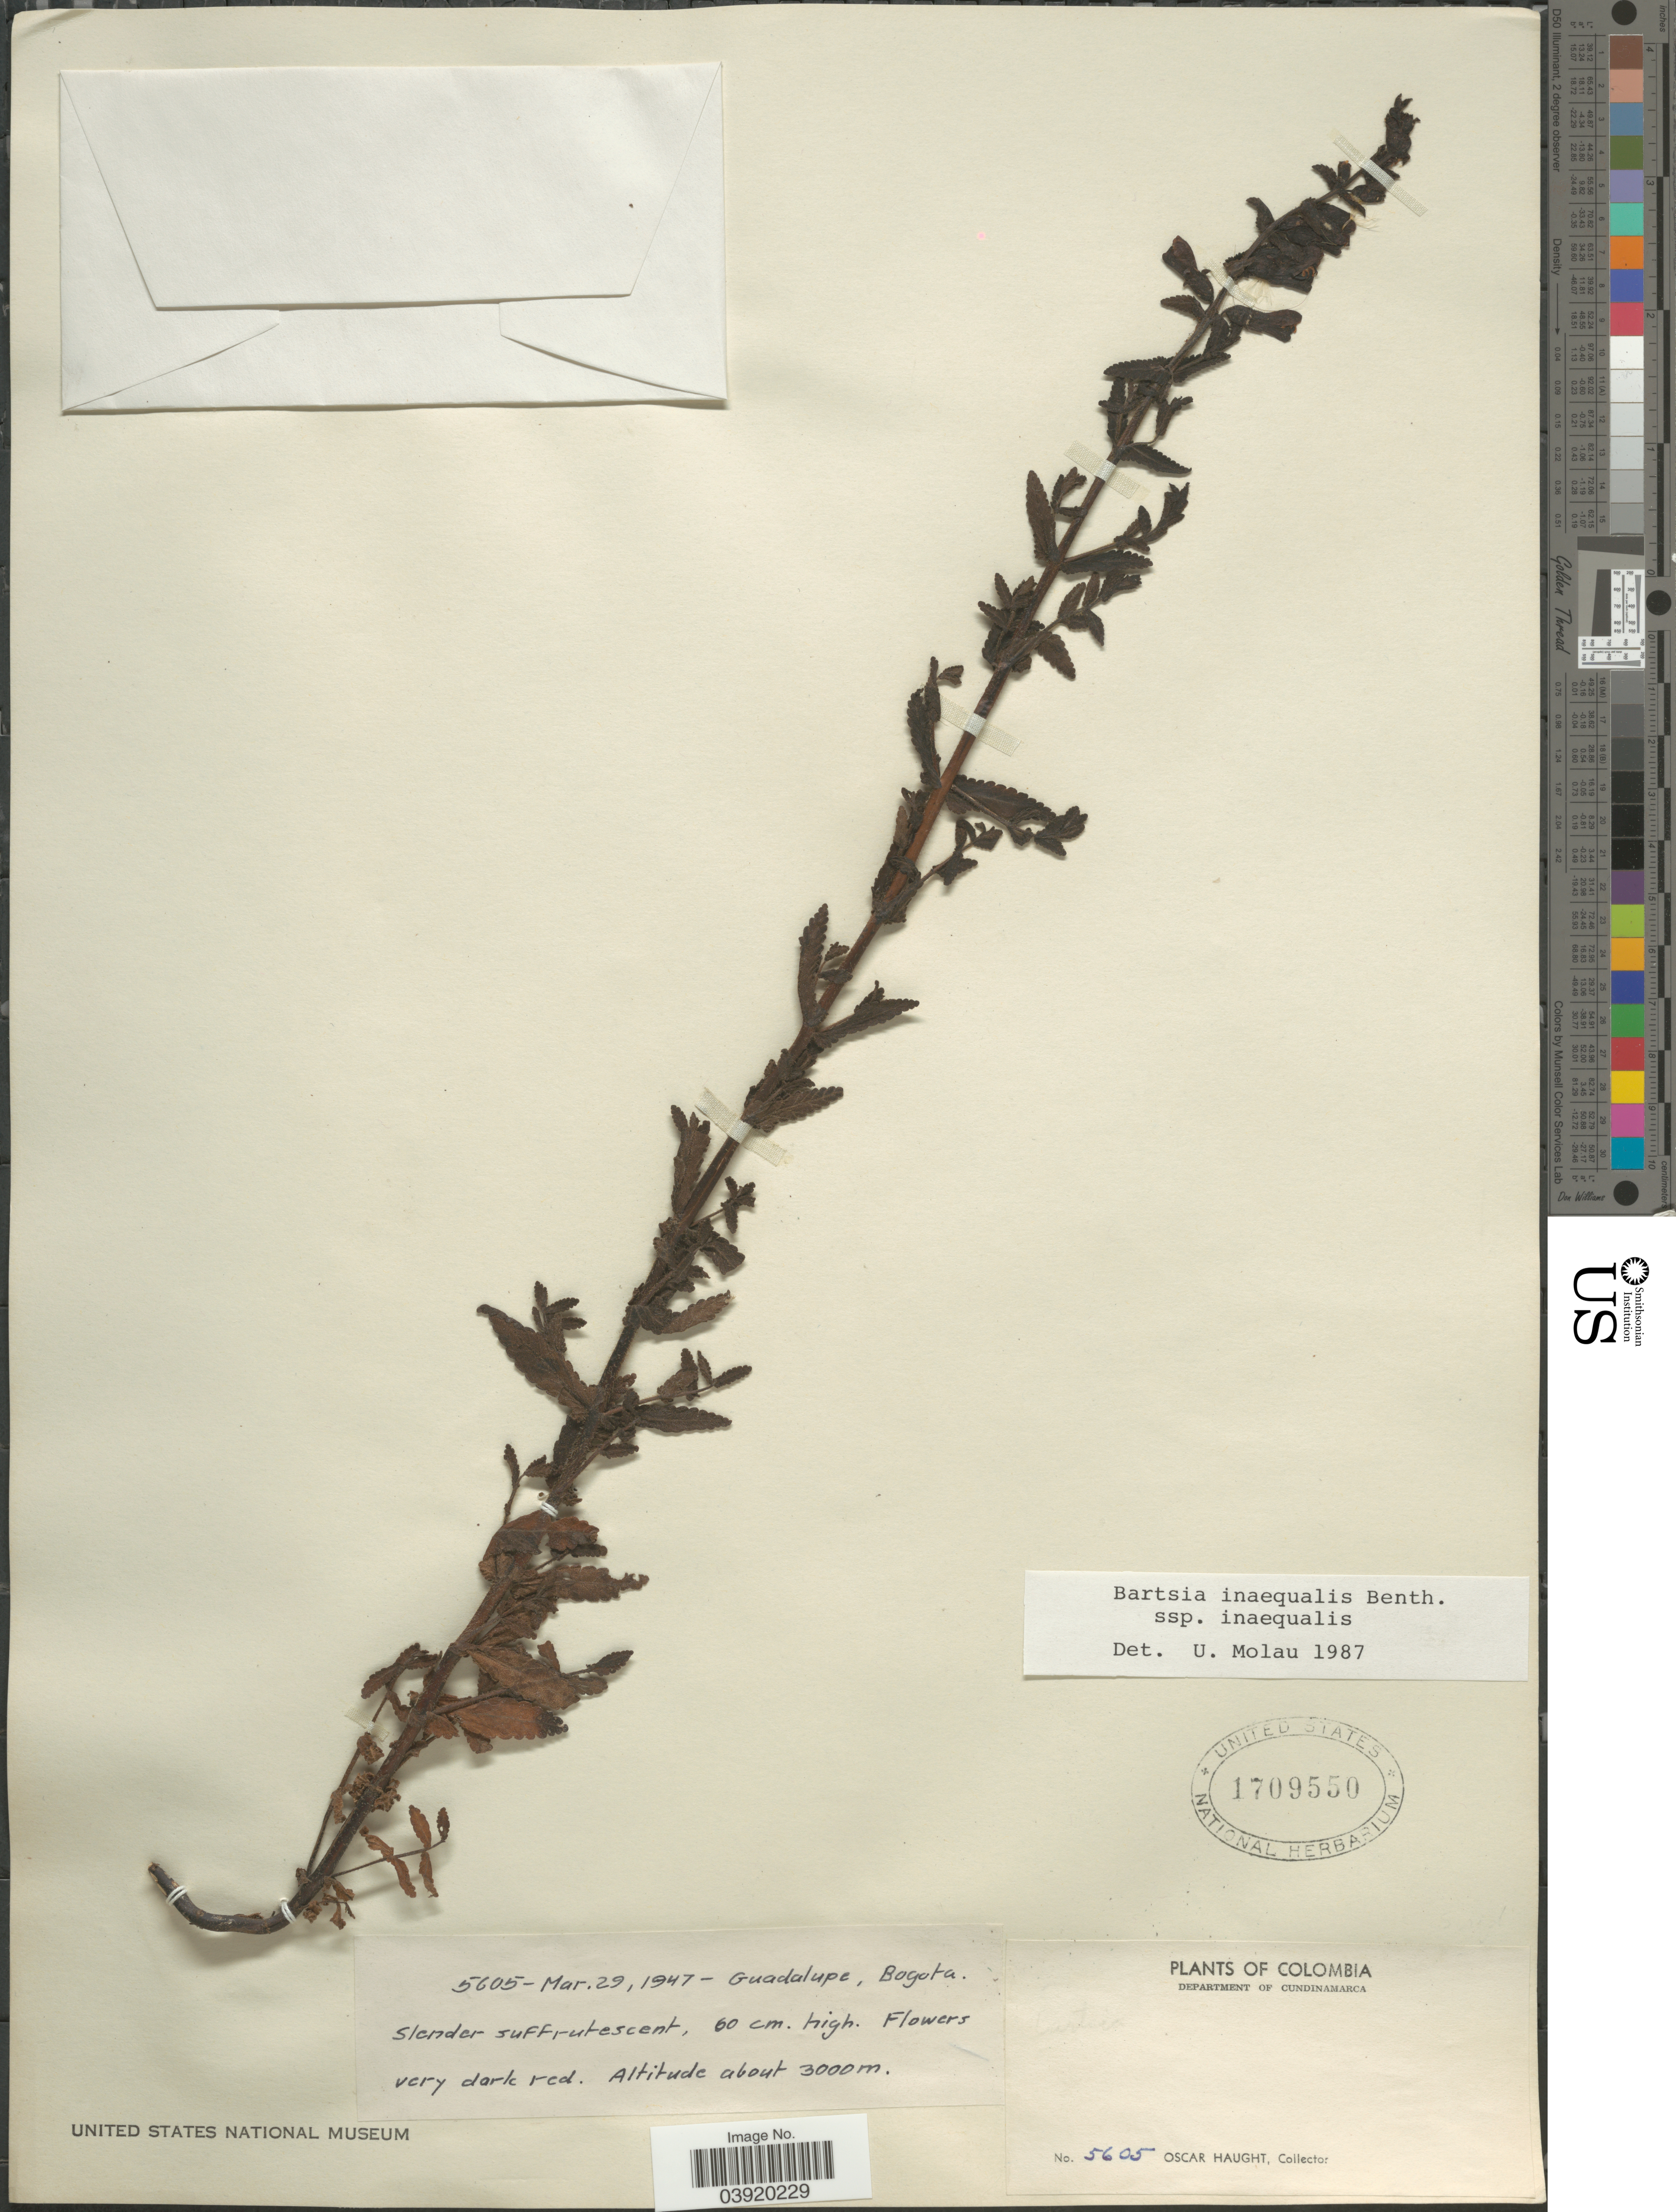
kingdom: Plantae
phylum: Tracheophyta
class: Magnoliopsida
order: Lamiales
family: Orobanchaceae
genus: Bartsia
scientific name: Bartsia inaequalis subsp. inaequalis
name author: Benth.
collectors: O. L. Haught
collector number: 5605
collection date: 1947-03-29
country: Colombia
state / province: Cundinamarca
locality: Guadalupe, Bogota. Department of Cundinamarca.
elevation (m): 3000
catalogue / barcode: US 1709550